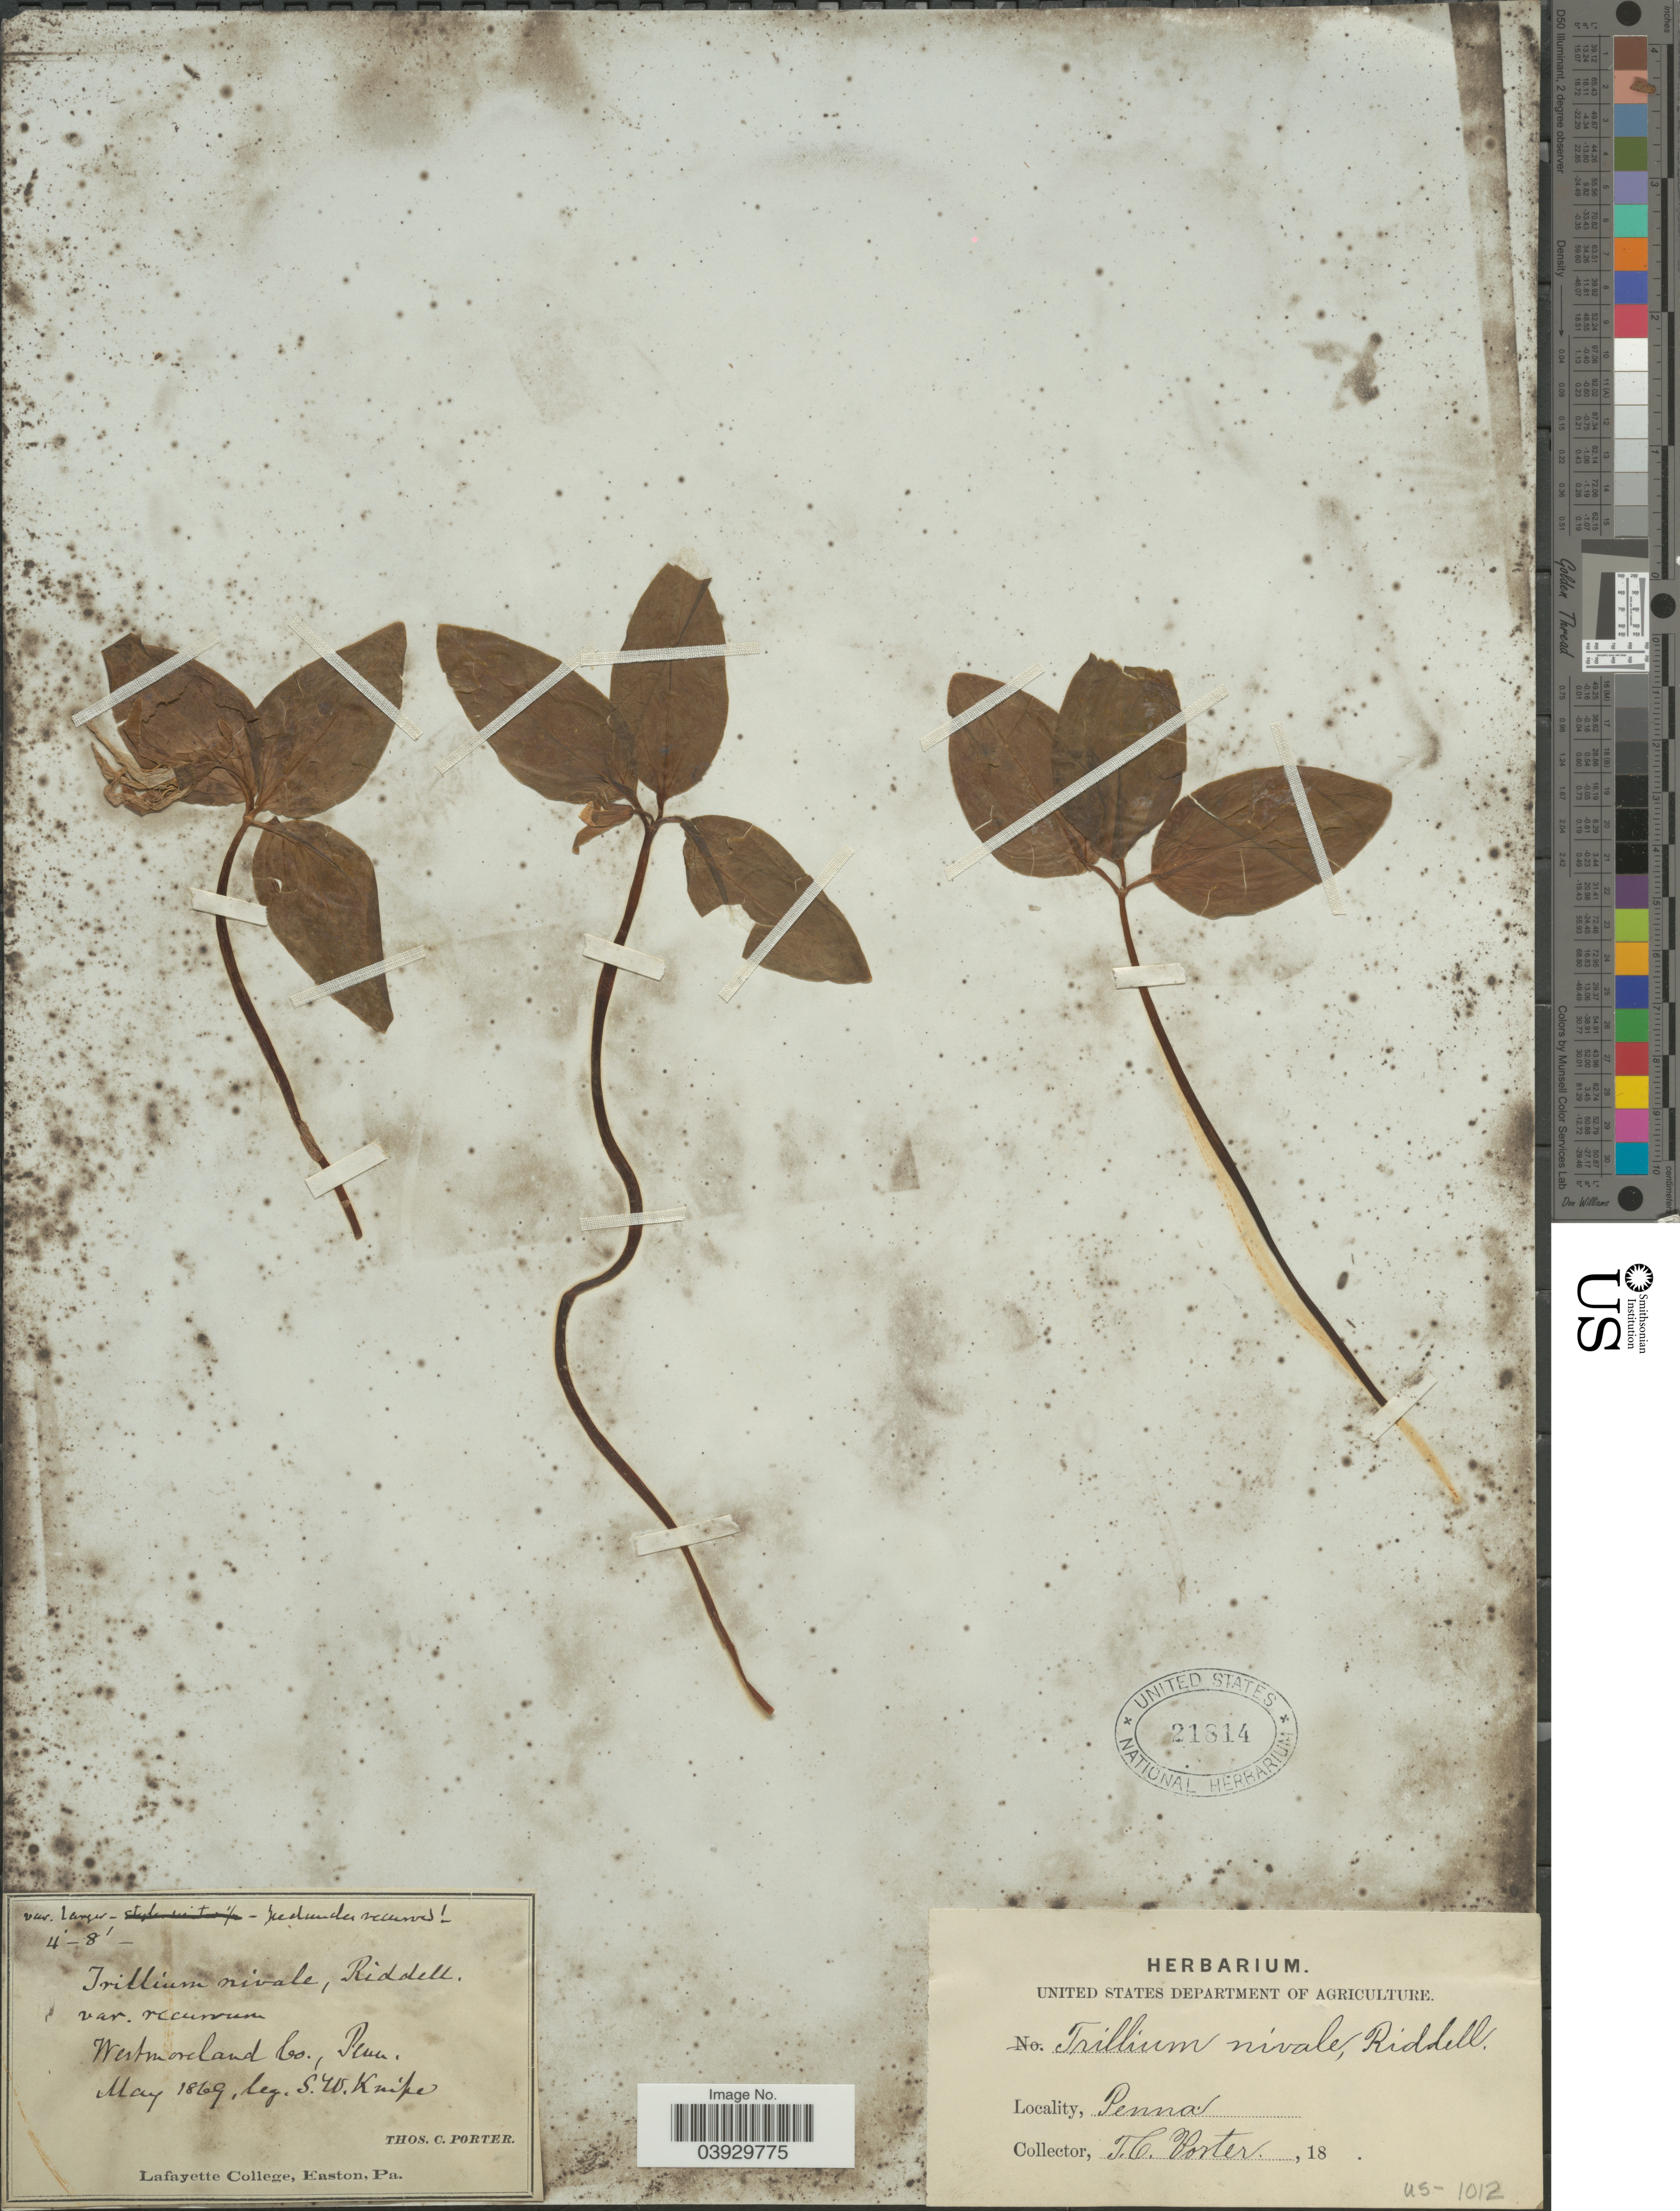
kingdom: Plantae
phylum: Tracheophyta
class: Liliopsida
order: Liliales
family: Melanthiaceae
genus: Trillium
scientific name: Trillium nivale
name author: Riddell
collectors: S. Knipe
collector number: US-1012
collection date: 1869-05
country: United States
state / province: Pennsylvania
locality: Westmoreland Co.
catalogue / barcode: US 21814